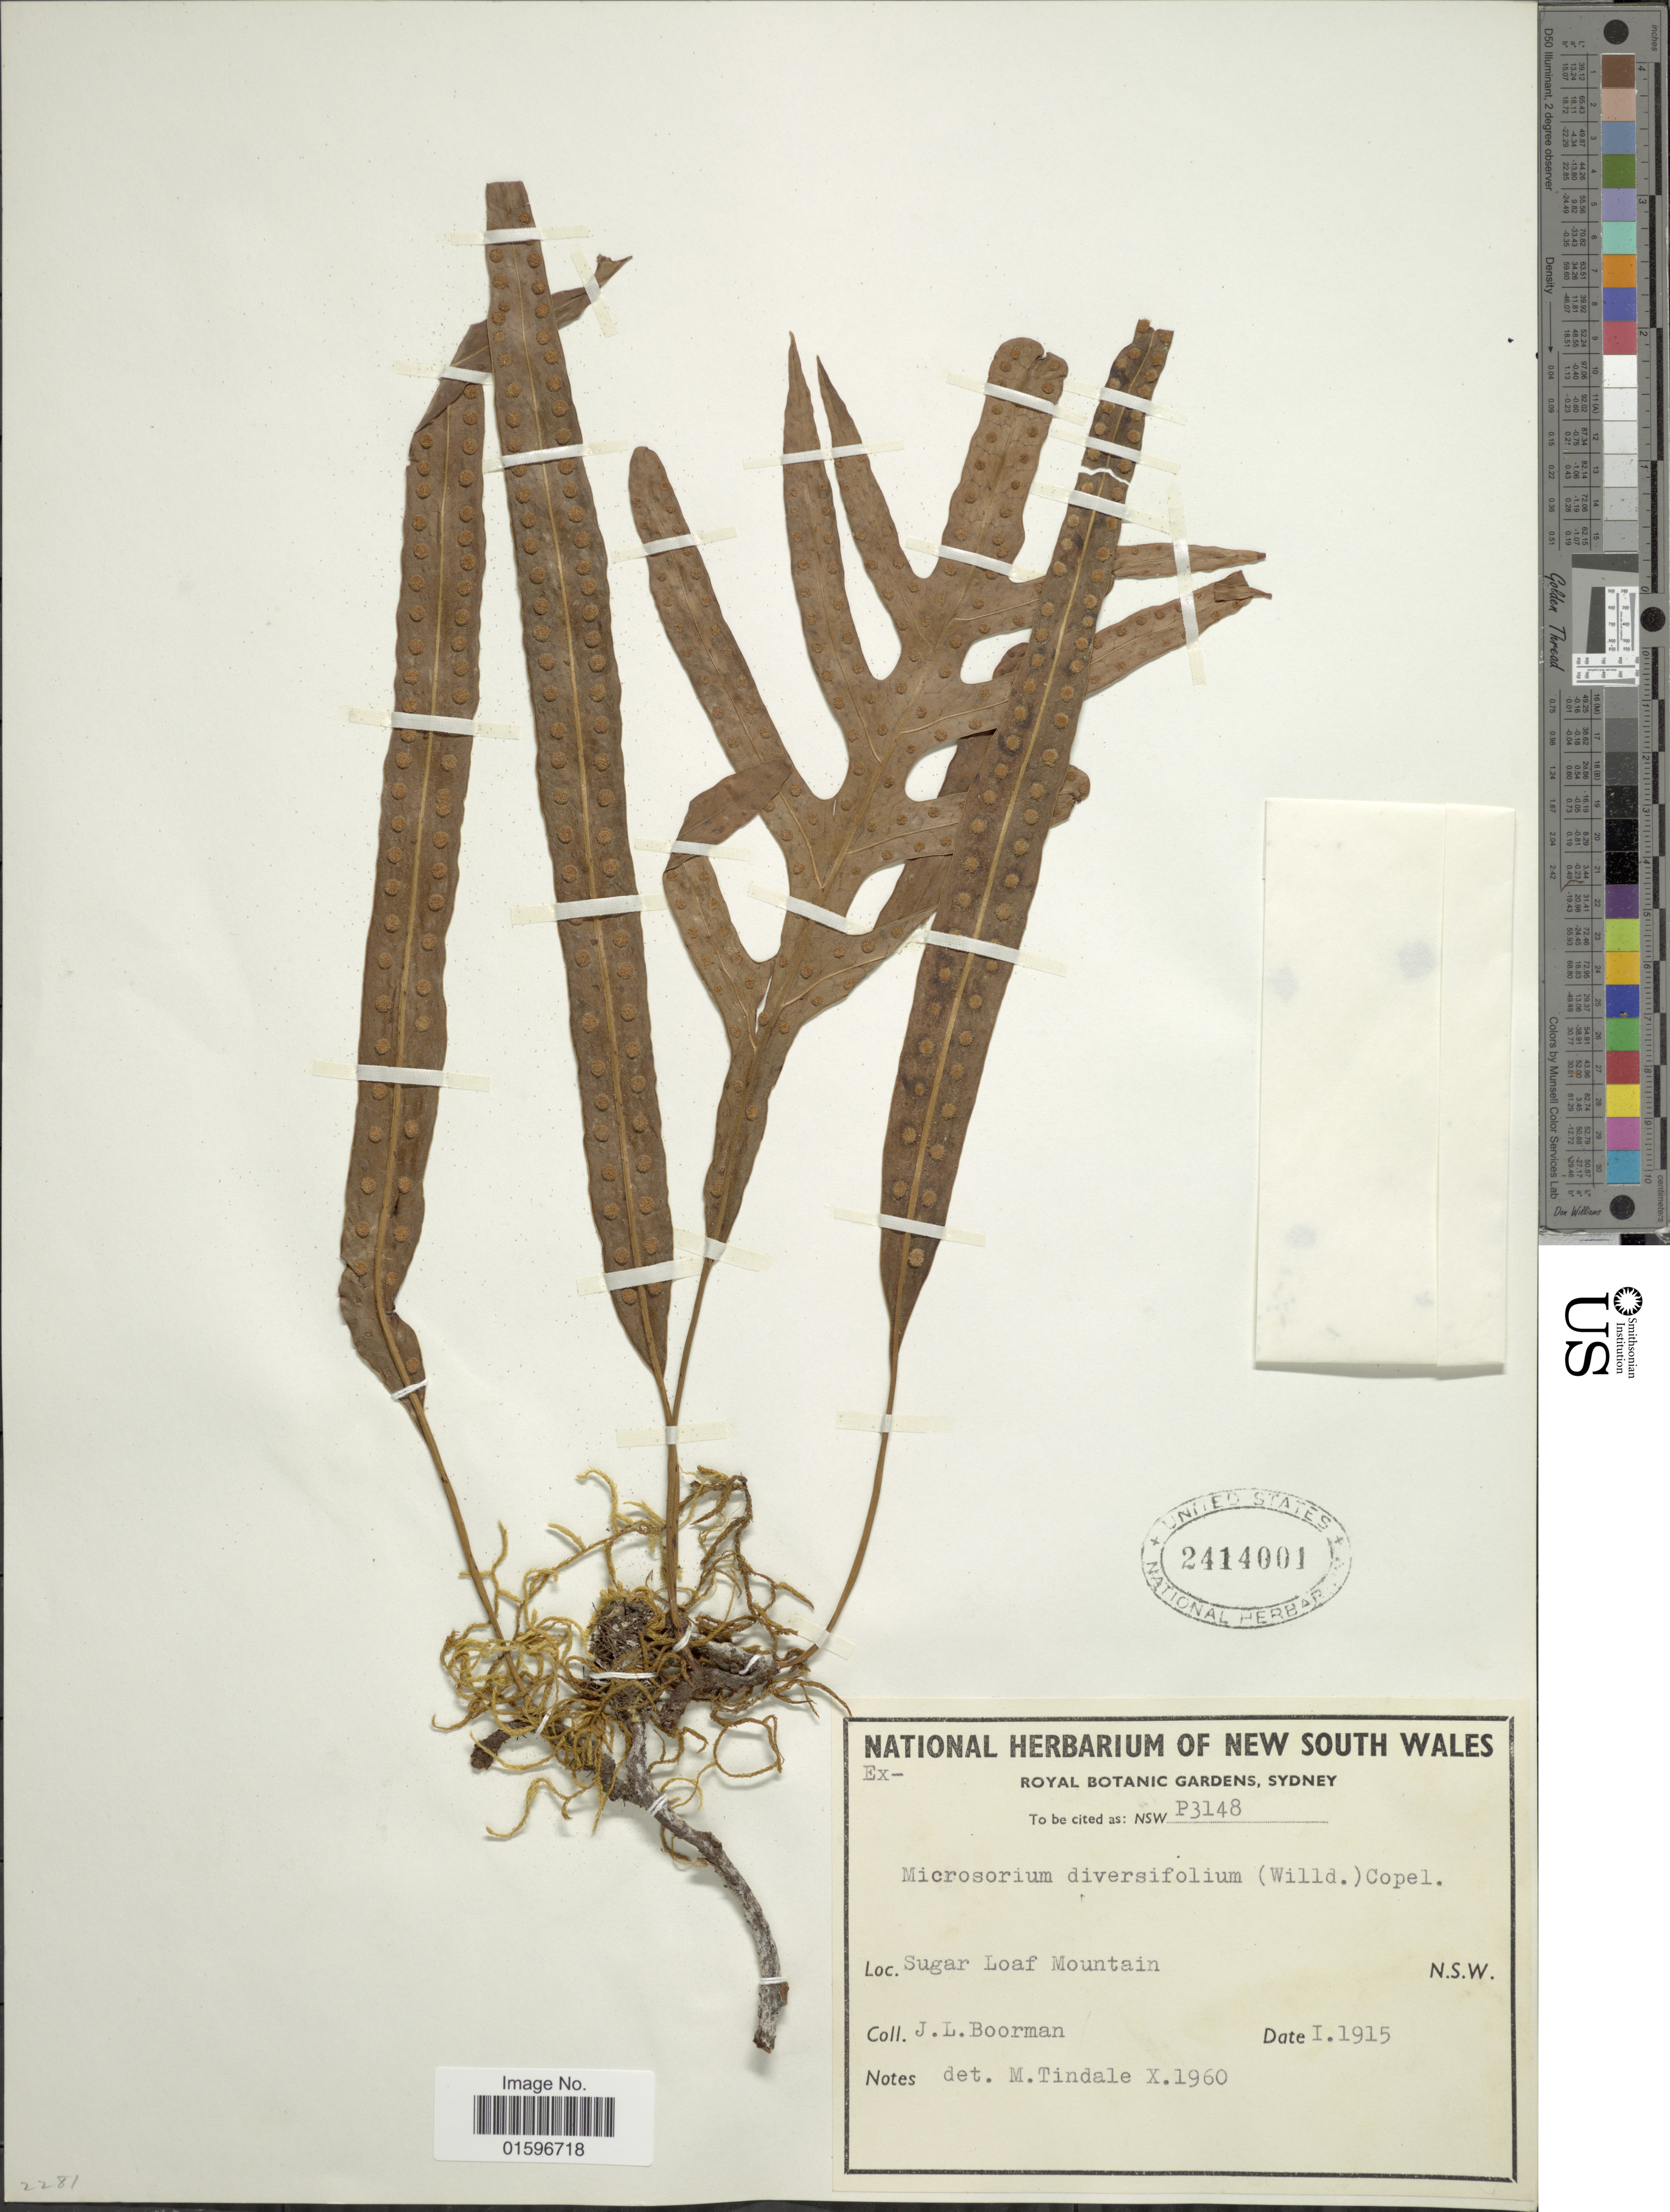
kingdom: Plantae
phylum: Tracheophyta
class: Polypodiopsida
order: Polypodiales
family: Polypodiaceae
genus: Polypodium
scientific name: Polypodium diversifolium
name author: Sw.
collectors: J. Boorman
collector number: P3148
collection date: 1915-01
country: Australia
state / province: New South Wales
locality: New South Wales, Sugar Loaf Mountain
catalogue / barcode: US 2414001